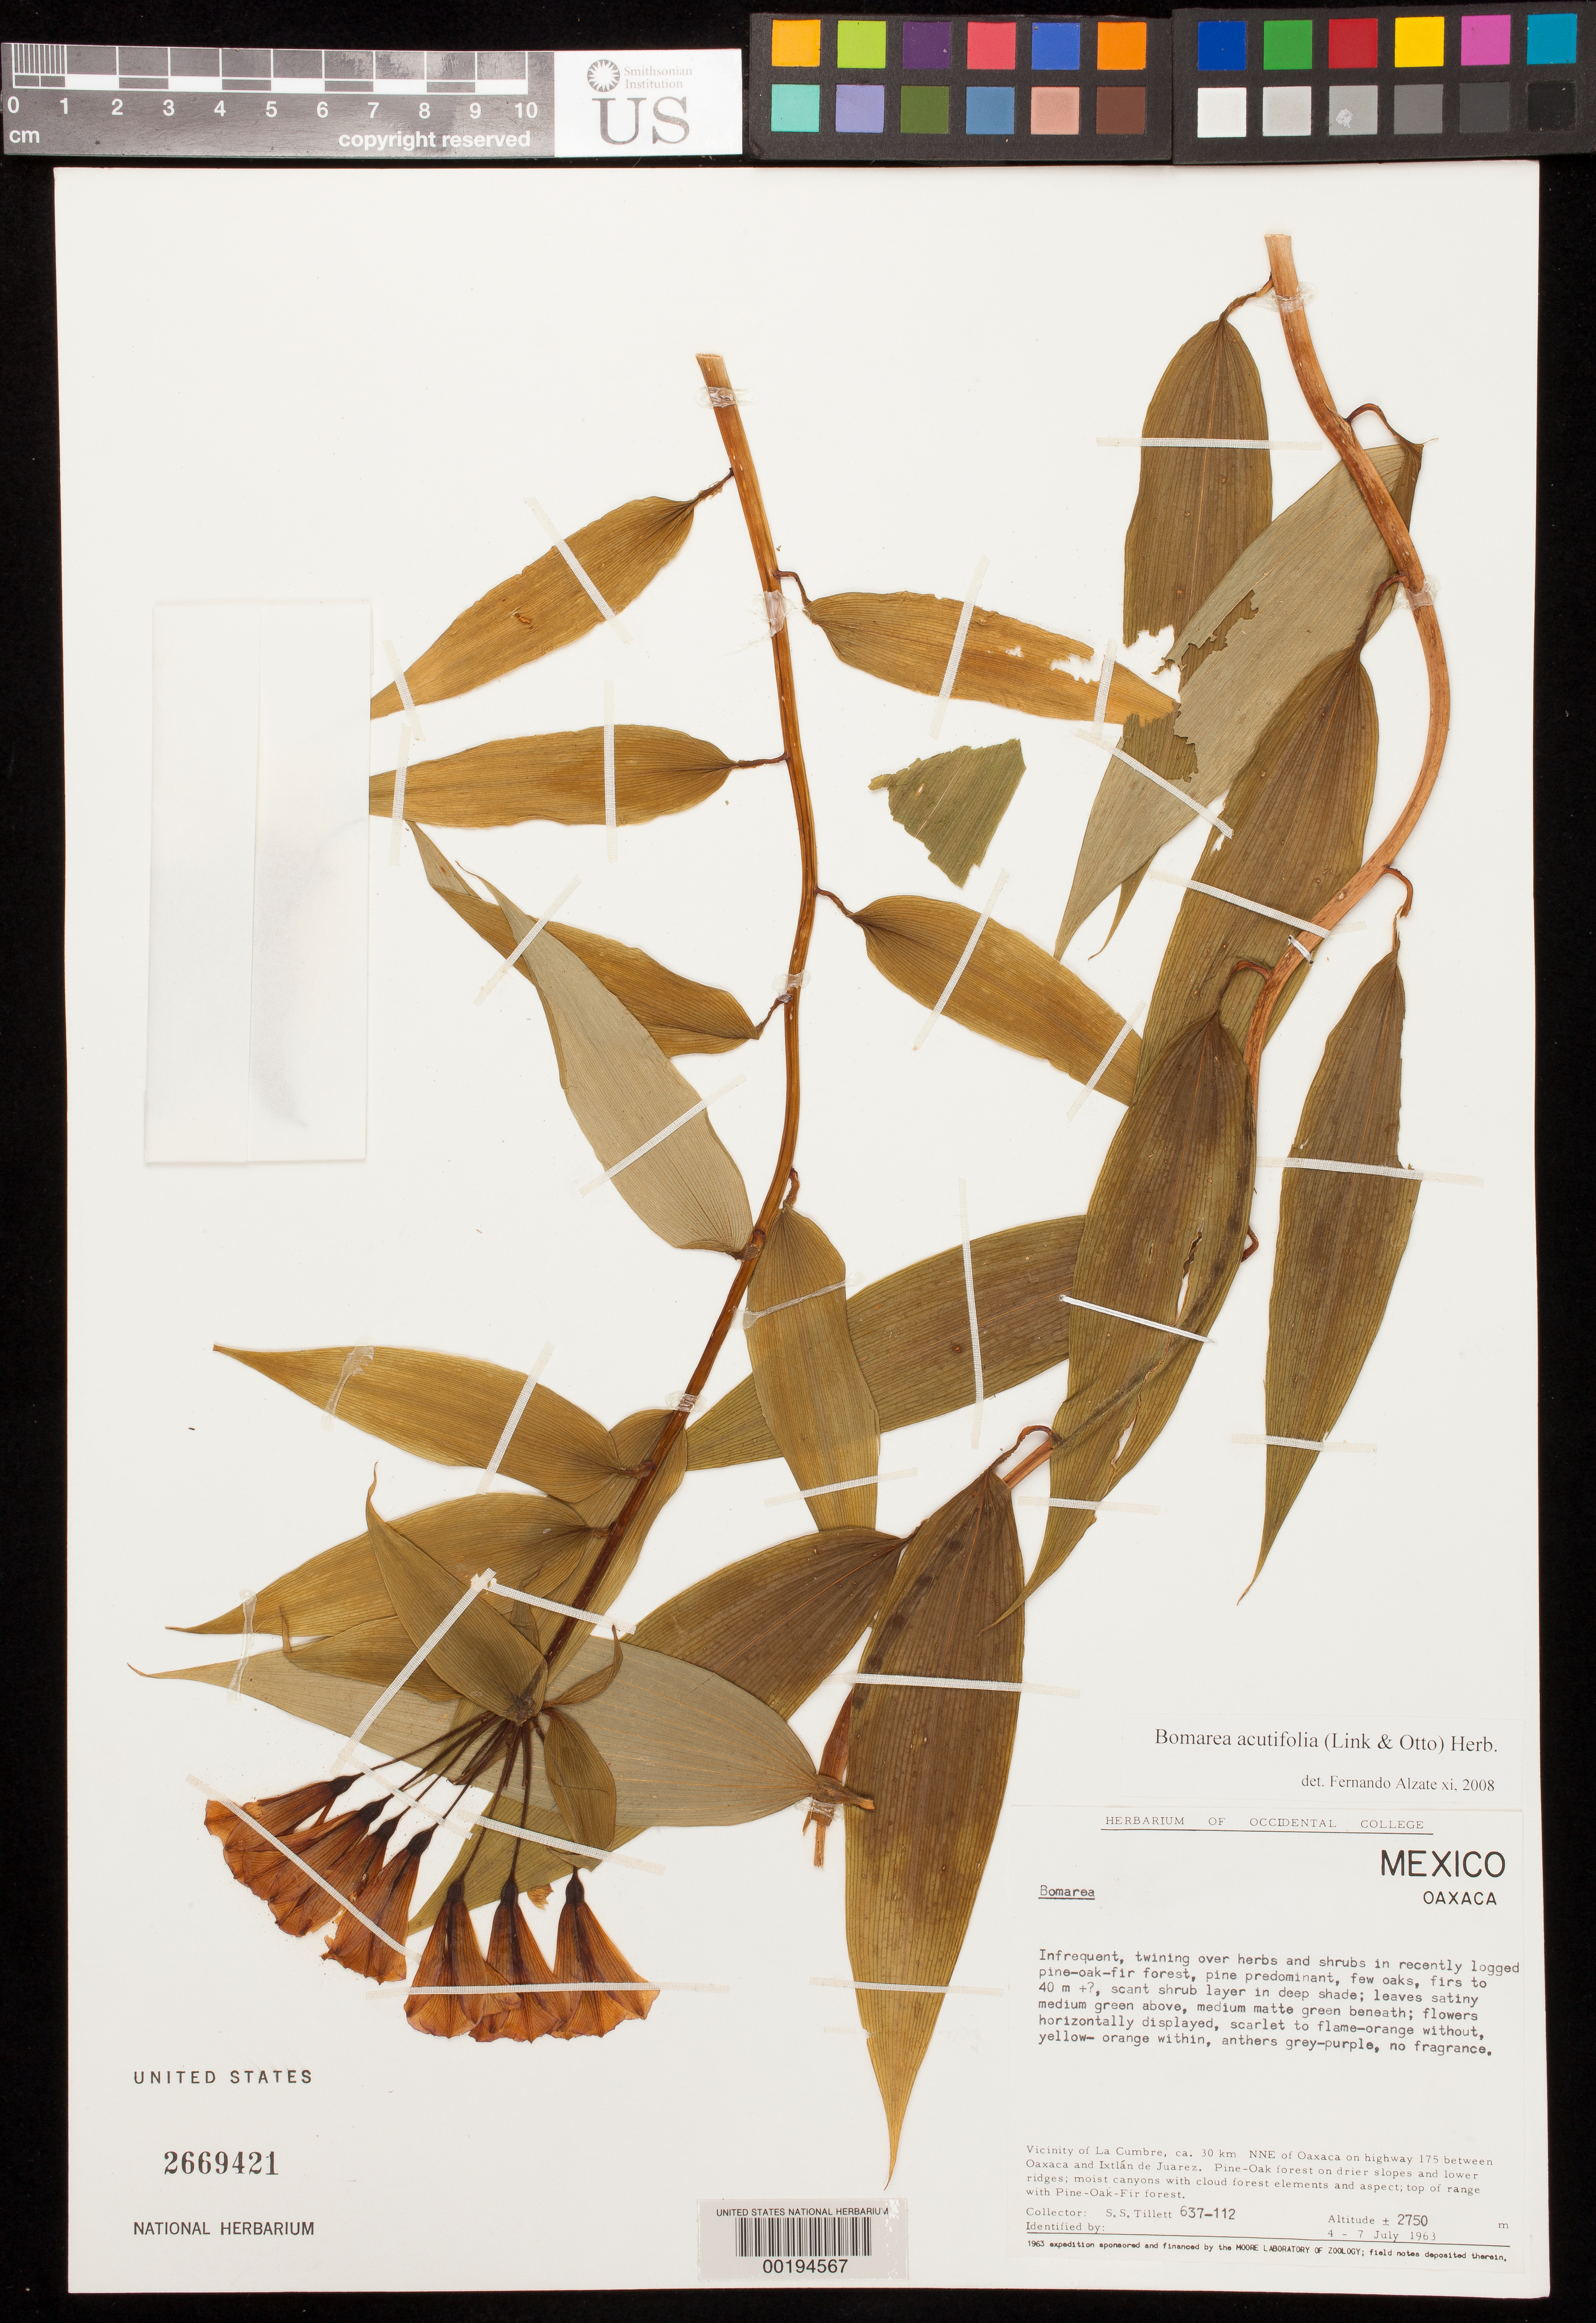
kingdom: Plantae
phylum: Tracheophyta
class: Liliopsida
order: Liliales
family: Alstroemeriaceae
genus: Bomarea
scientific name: Bomarea sp.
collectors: S. S. Tillett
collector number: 637-112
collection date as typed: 04 Jul 1963 to 07 Jul 1963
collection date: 1963-07-04/1963-07-07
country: Mexico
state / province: Oaxaca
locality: Vicinity of la cumbre, ca 30 km NNE of Oaxaca on highway 175 between Oaxaca and ixtlan de juarez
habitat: Scant shrub layer in deep shade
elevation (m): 2750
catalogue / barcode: US 2669421